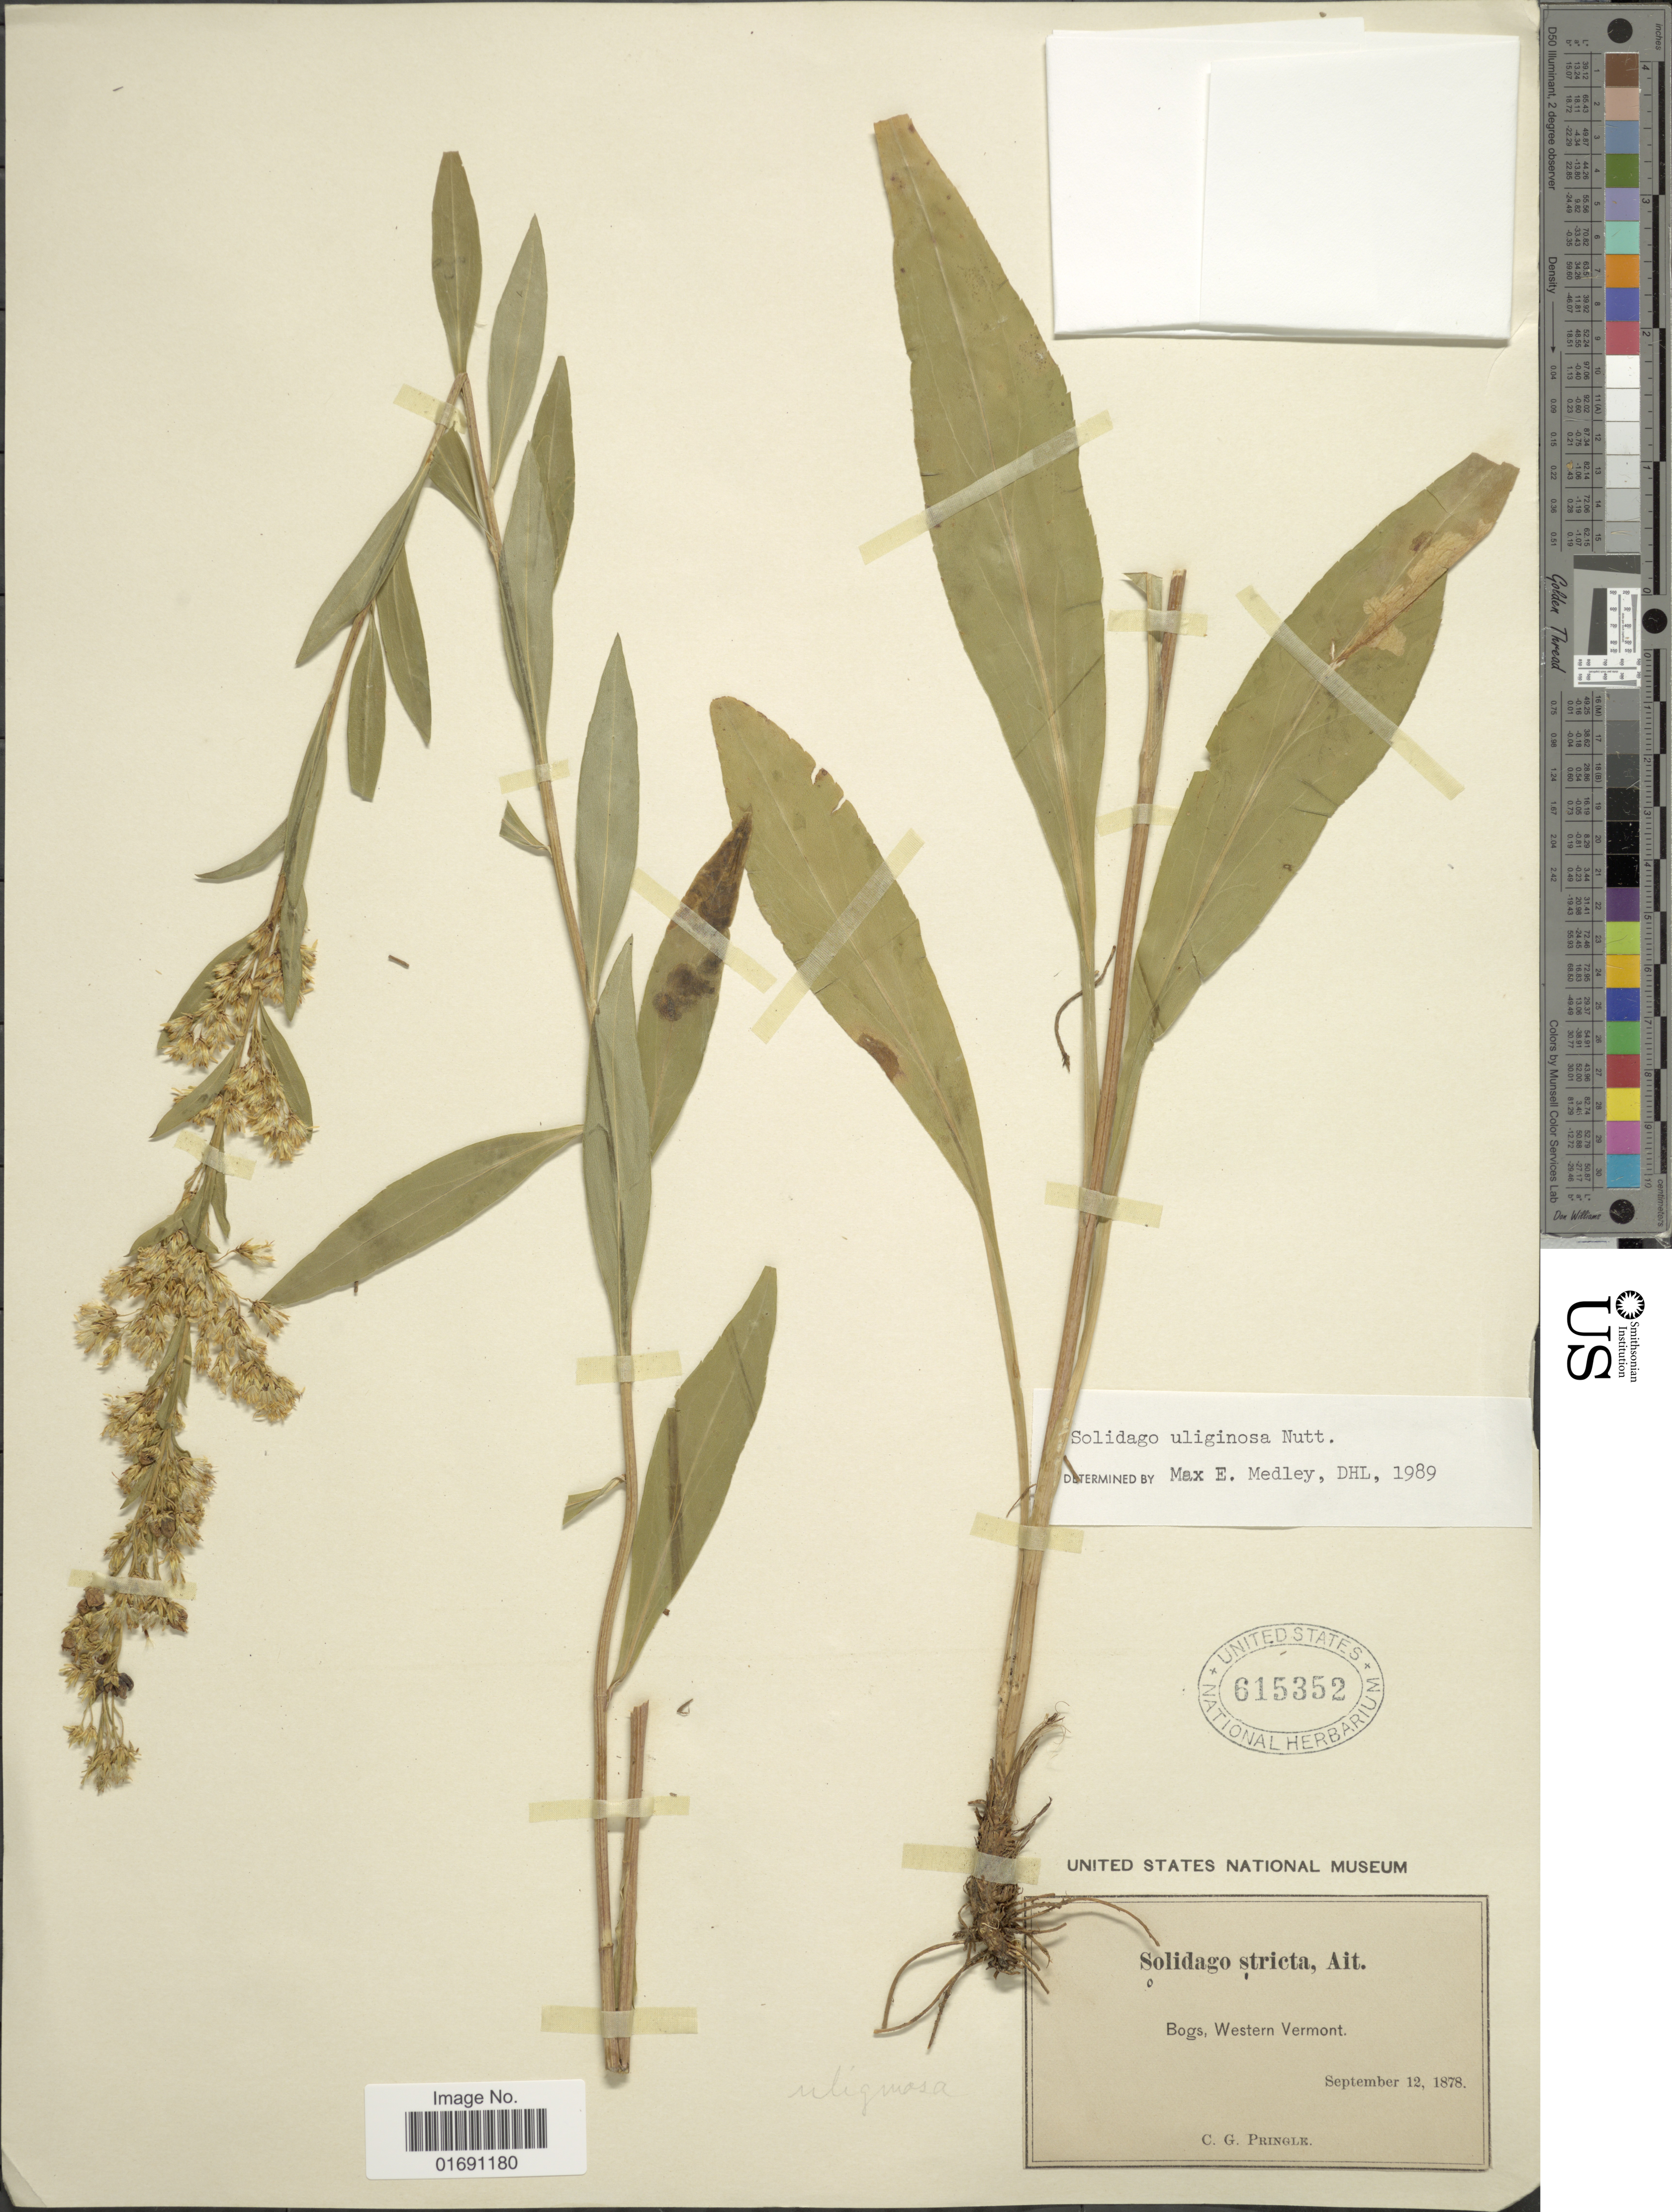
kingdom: Plantae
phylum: Tracheophyta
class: Magnoliopsida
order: Asterales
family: Asteraceae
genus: Solidago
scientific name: Solidago uliginosa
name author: Nutt.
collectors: C. G. Pringle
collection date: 1878-09-12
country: United States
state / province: Vermont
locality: Bogs, Western Vermont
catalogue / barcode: US 615352